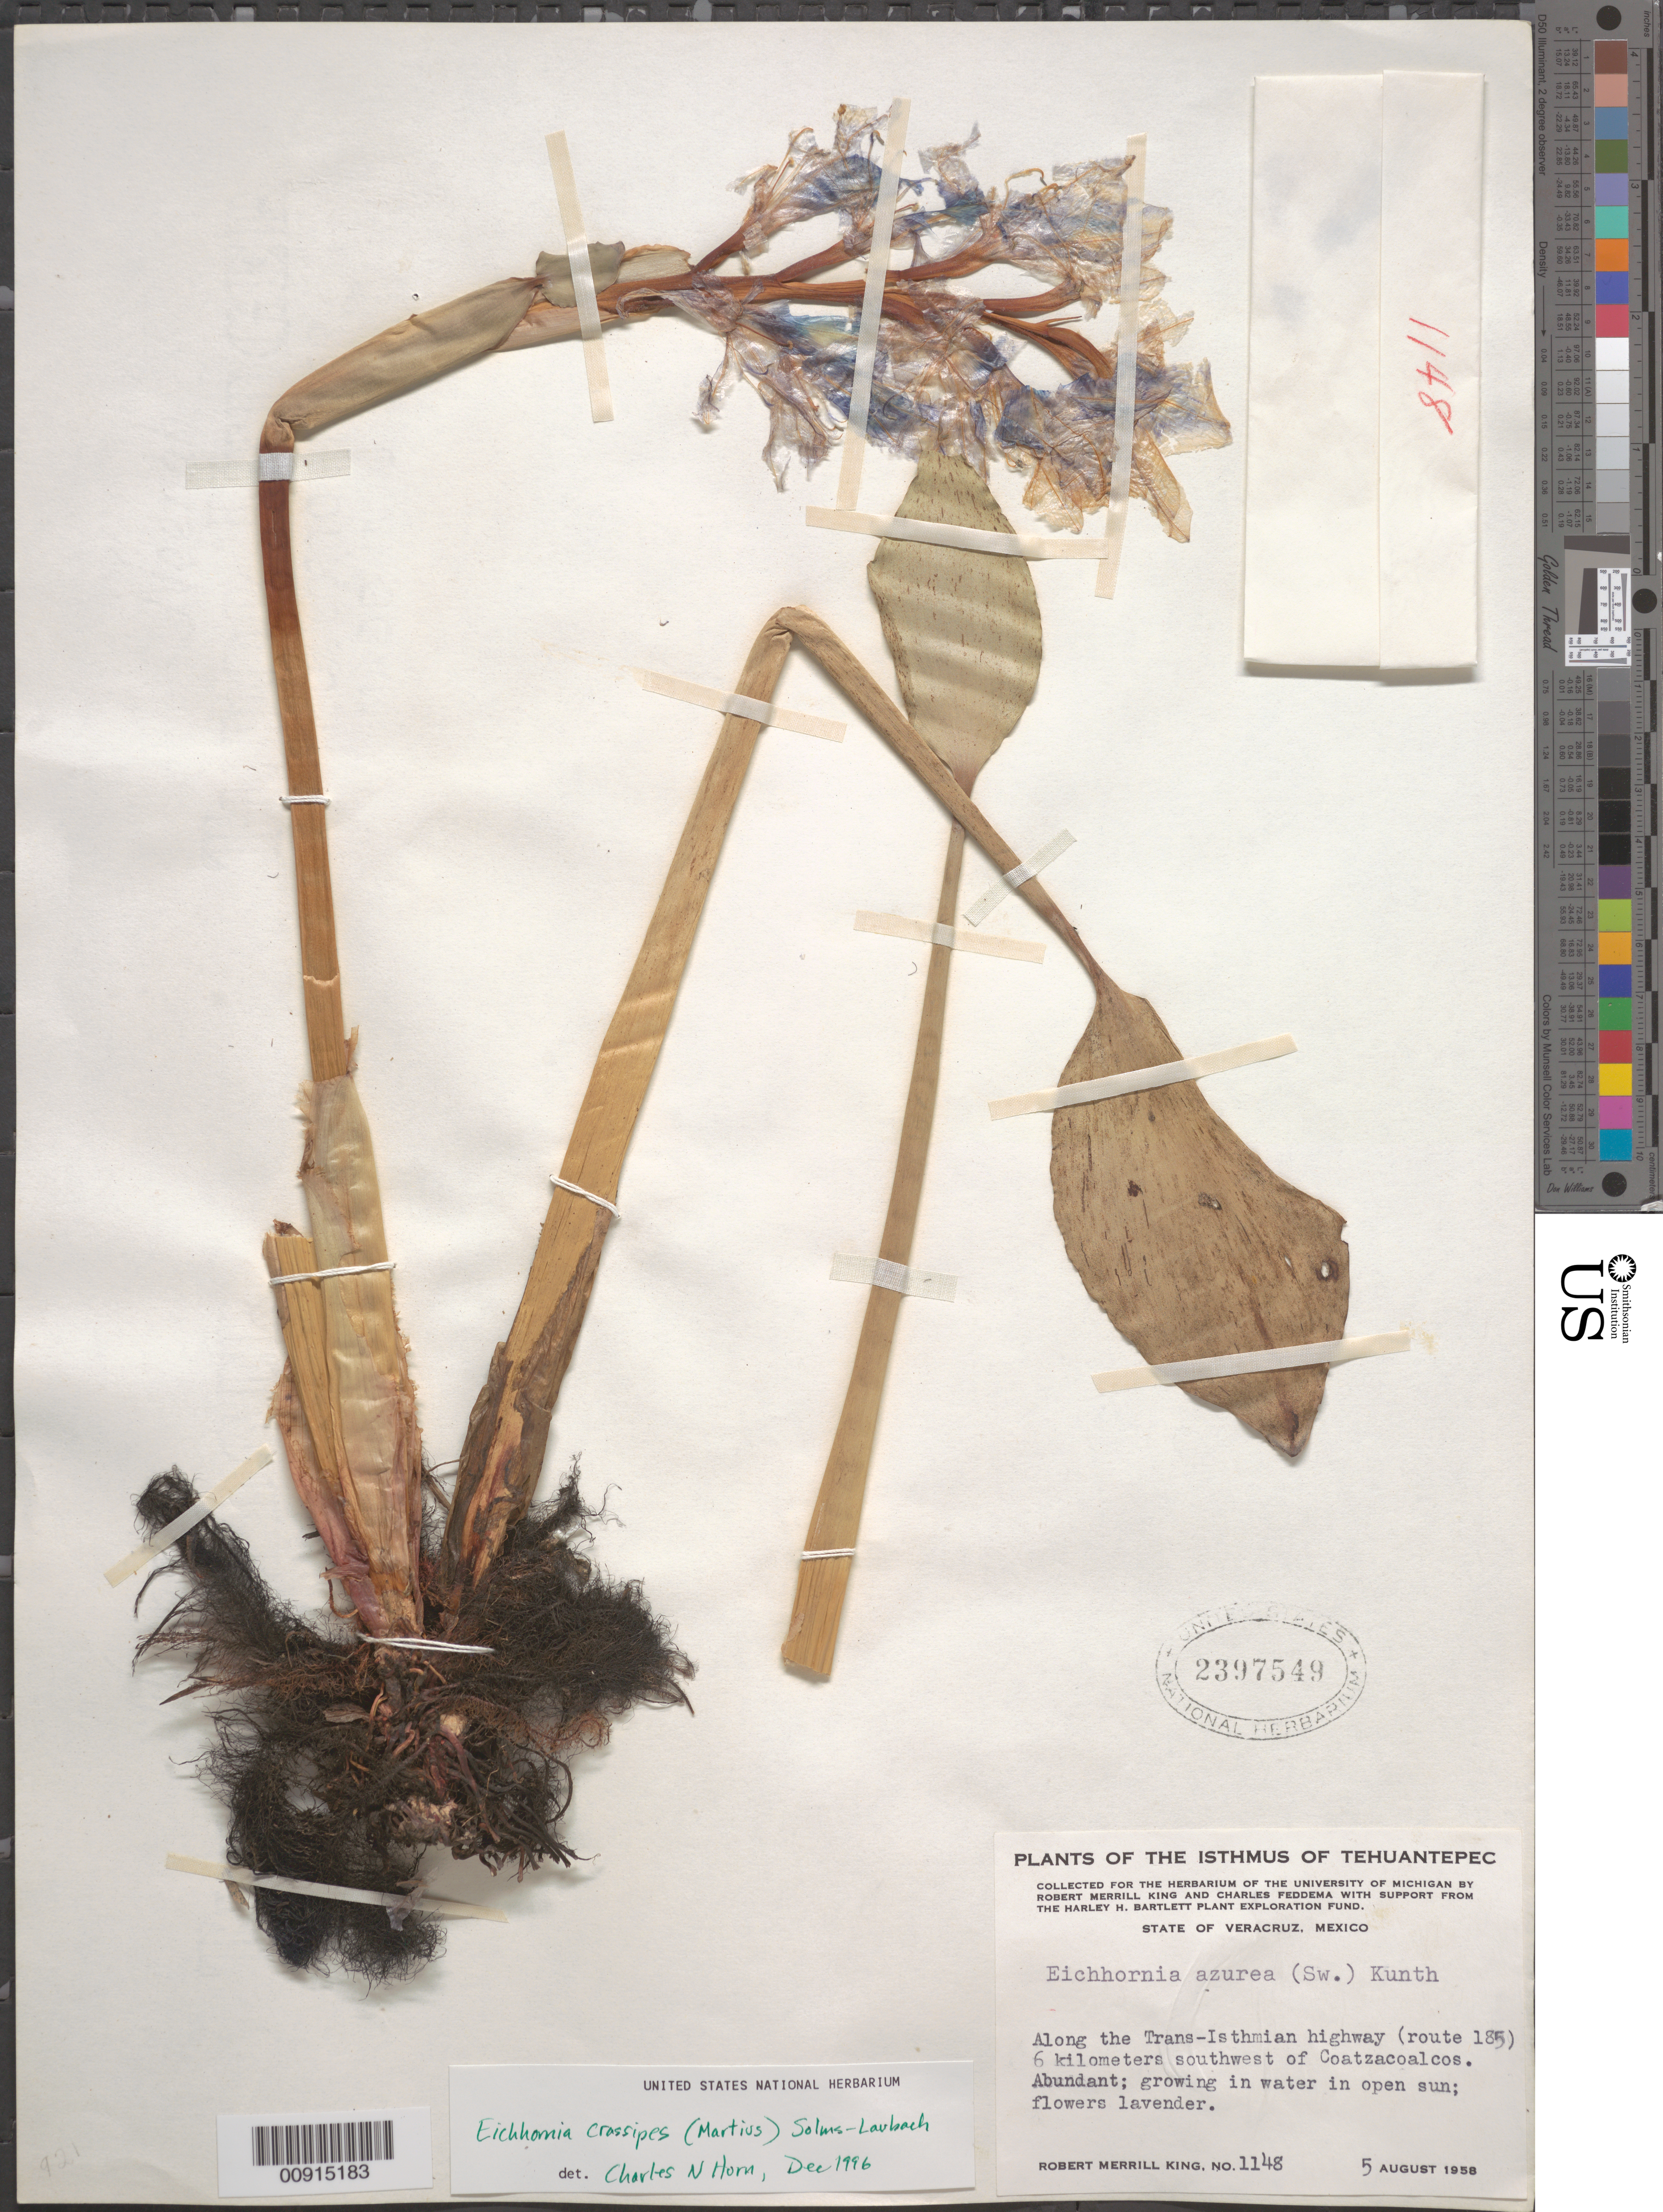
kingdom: Plantae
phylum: Tracheophyta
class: Liliopsida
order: Commelinales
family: Pontederiaceae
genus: Eichhornia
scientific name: Eichhornia crassipes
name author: (Mart.) Solms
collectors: R. M. King & C. Feddema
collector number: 1148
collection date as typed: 05 Aug 1958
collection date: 1958-08-05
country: Mexico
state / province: Veracruz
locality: Along the Trans-Isthmian highway (route 185) 6 kilometers southwest of Coatzacoalcos. State of Veracruz.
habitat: Growing in water in open sun.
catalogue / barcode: US 2397549